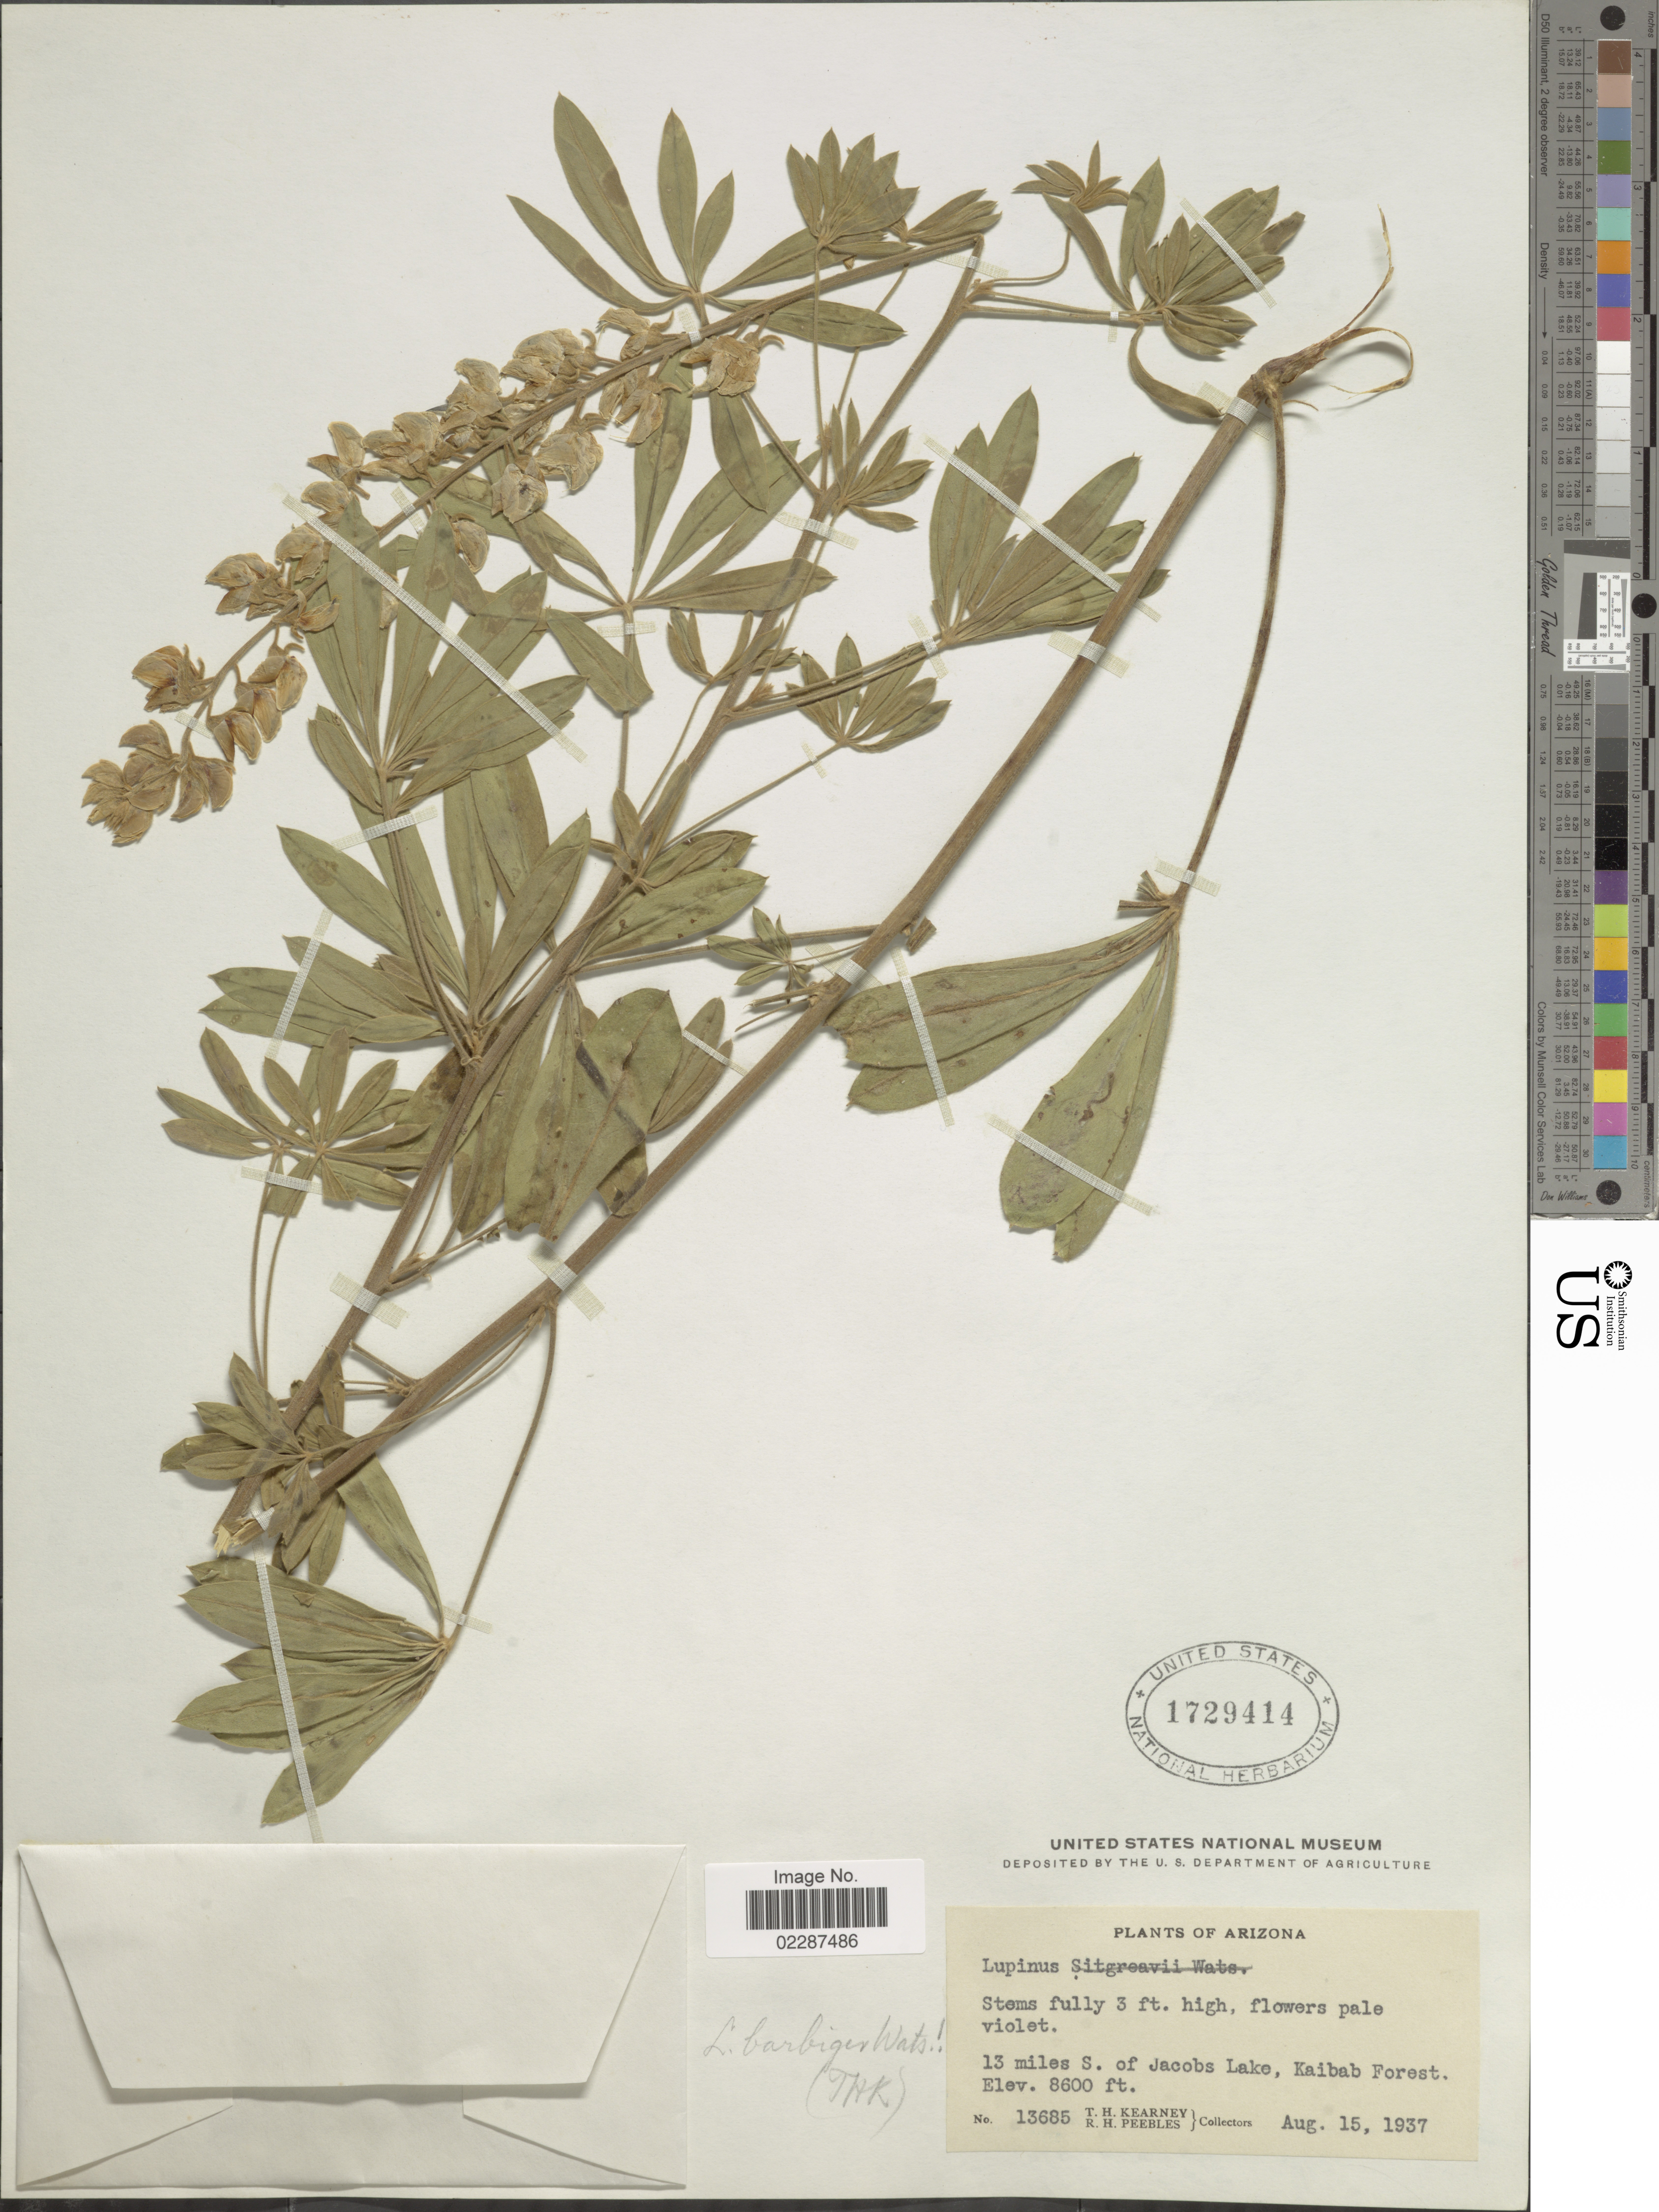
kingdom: Plantae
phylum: Tracheophyta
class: Magnoliopsida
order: Fabales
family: Fabaceae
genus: Lupinus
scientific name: Lupinus sericeus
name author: Pursh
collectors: T. H. Kearney & R. H. Peebles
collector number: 13685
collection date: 1937-08-15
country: United States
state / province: Arizona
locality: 13 miles S. of Jacobs Lake, Kaibab Forest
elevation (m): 2621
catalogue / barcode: US 1729414